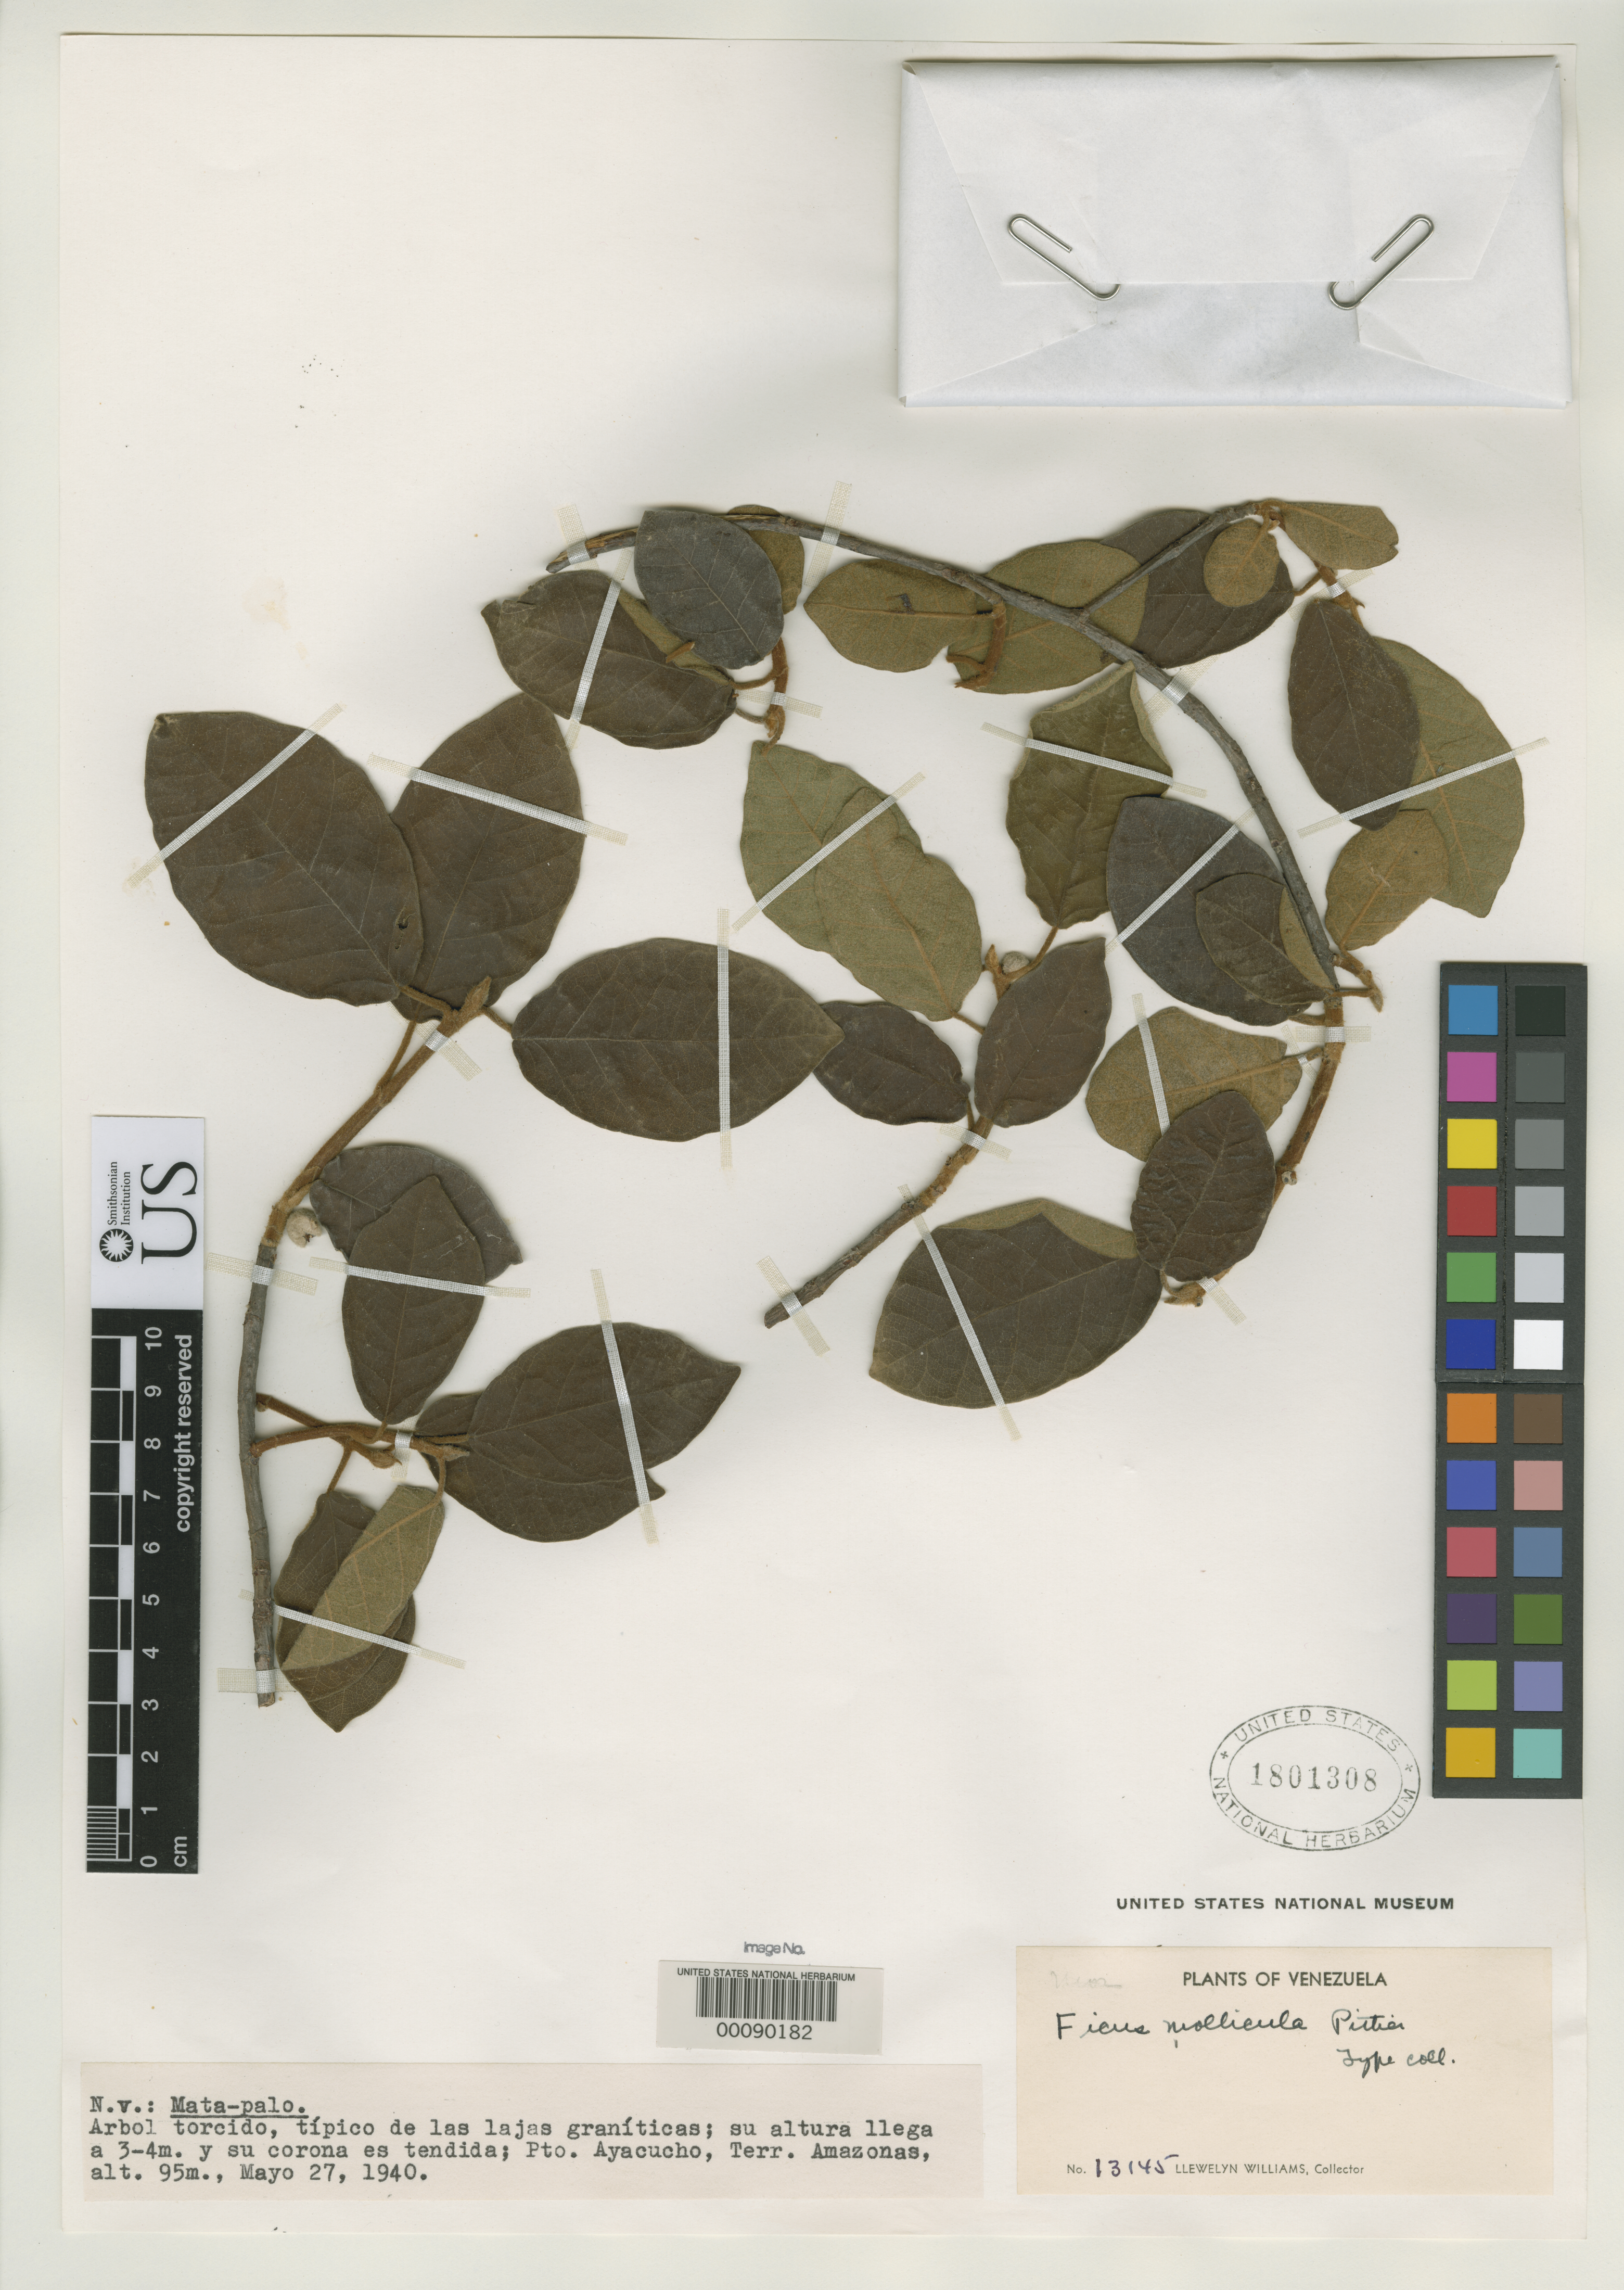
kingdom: Plantae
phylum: Tracheophyta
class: Magnoliopsida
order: Rosales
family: Moraceae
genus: Ficus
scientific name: Ficus mollicula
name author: Pittier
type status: Type Collection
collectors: Ll. Williams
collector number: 13145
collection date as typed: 27 May 1940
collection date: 1940-05-27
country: Venezuela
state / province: Amazonas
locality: Pto. Ayacucho.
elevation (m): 95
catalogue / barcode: US 1801308